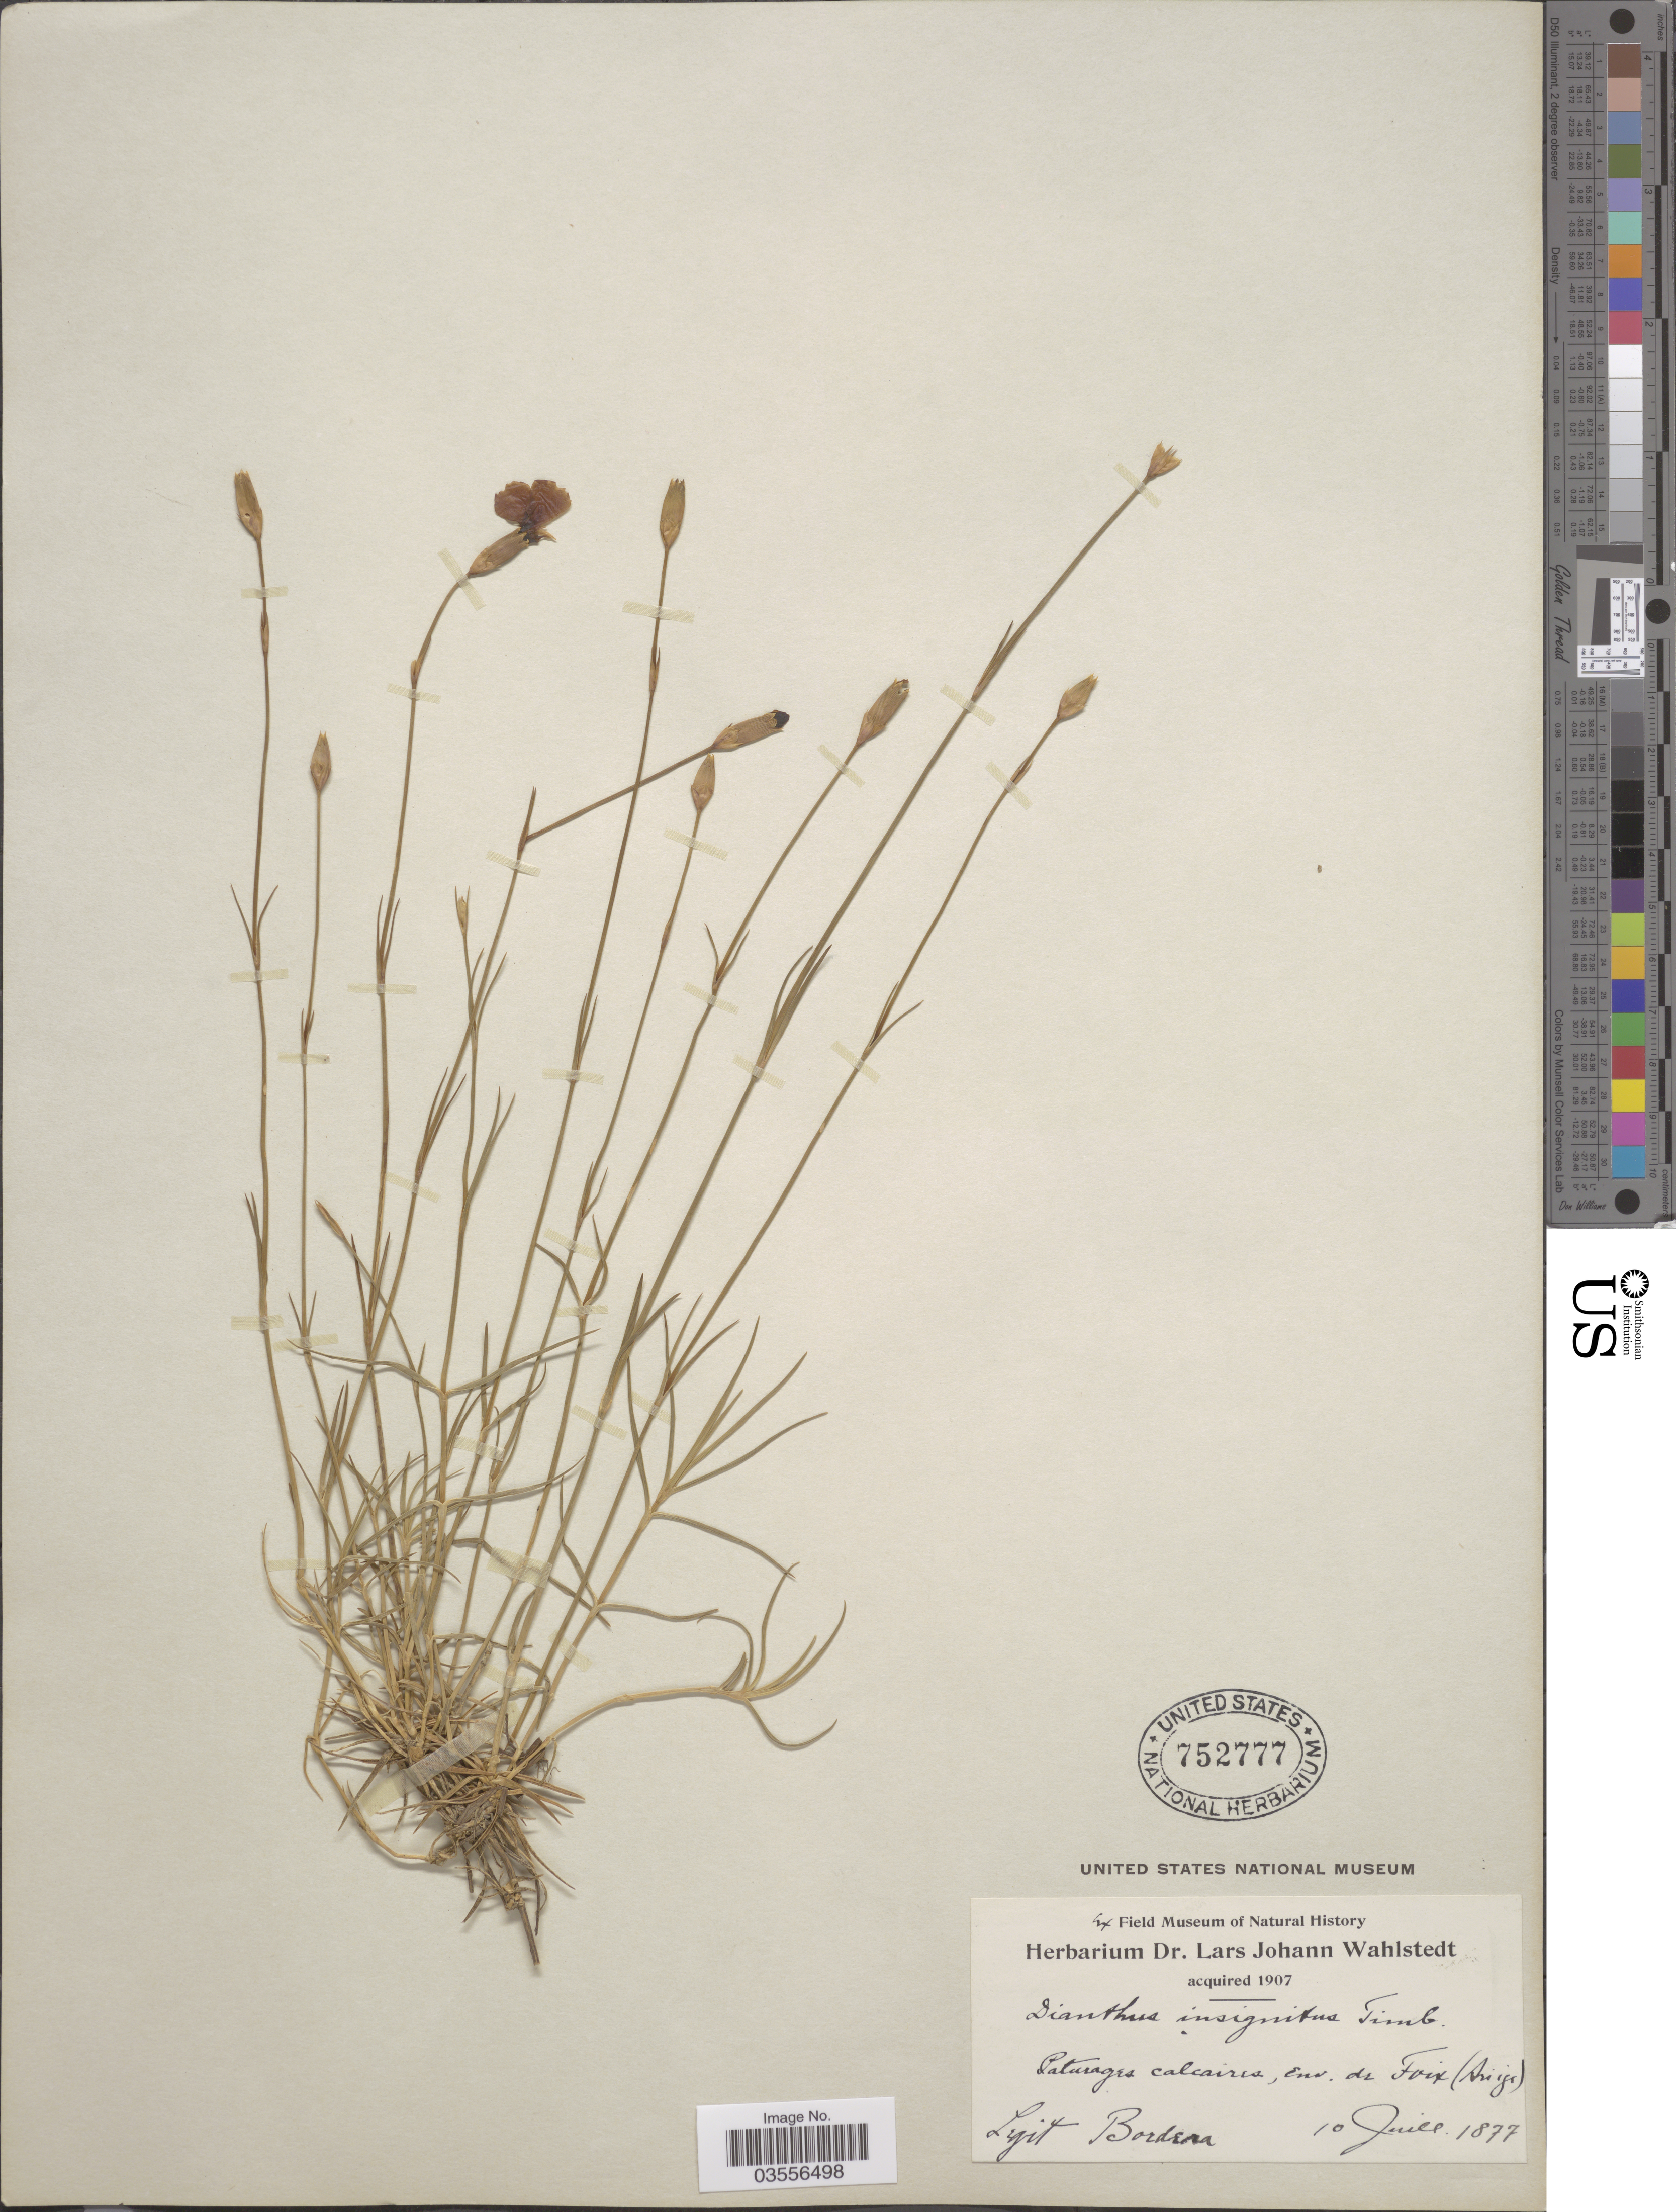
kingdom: Plantae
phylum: Tracheophyta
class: Magnoliopsida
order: Caryophyllales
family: Caryophyllaceae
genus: Dianthus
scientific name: Dianthus insignitus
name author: Timb.-Lagr.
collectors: -. Bordere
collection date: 1877-07-10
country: France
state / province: Occitanie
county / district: Ariège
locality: Env. de Foix (Ariege).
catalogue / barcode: US 752777